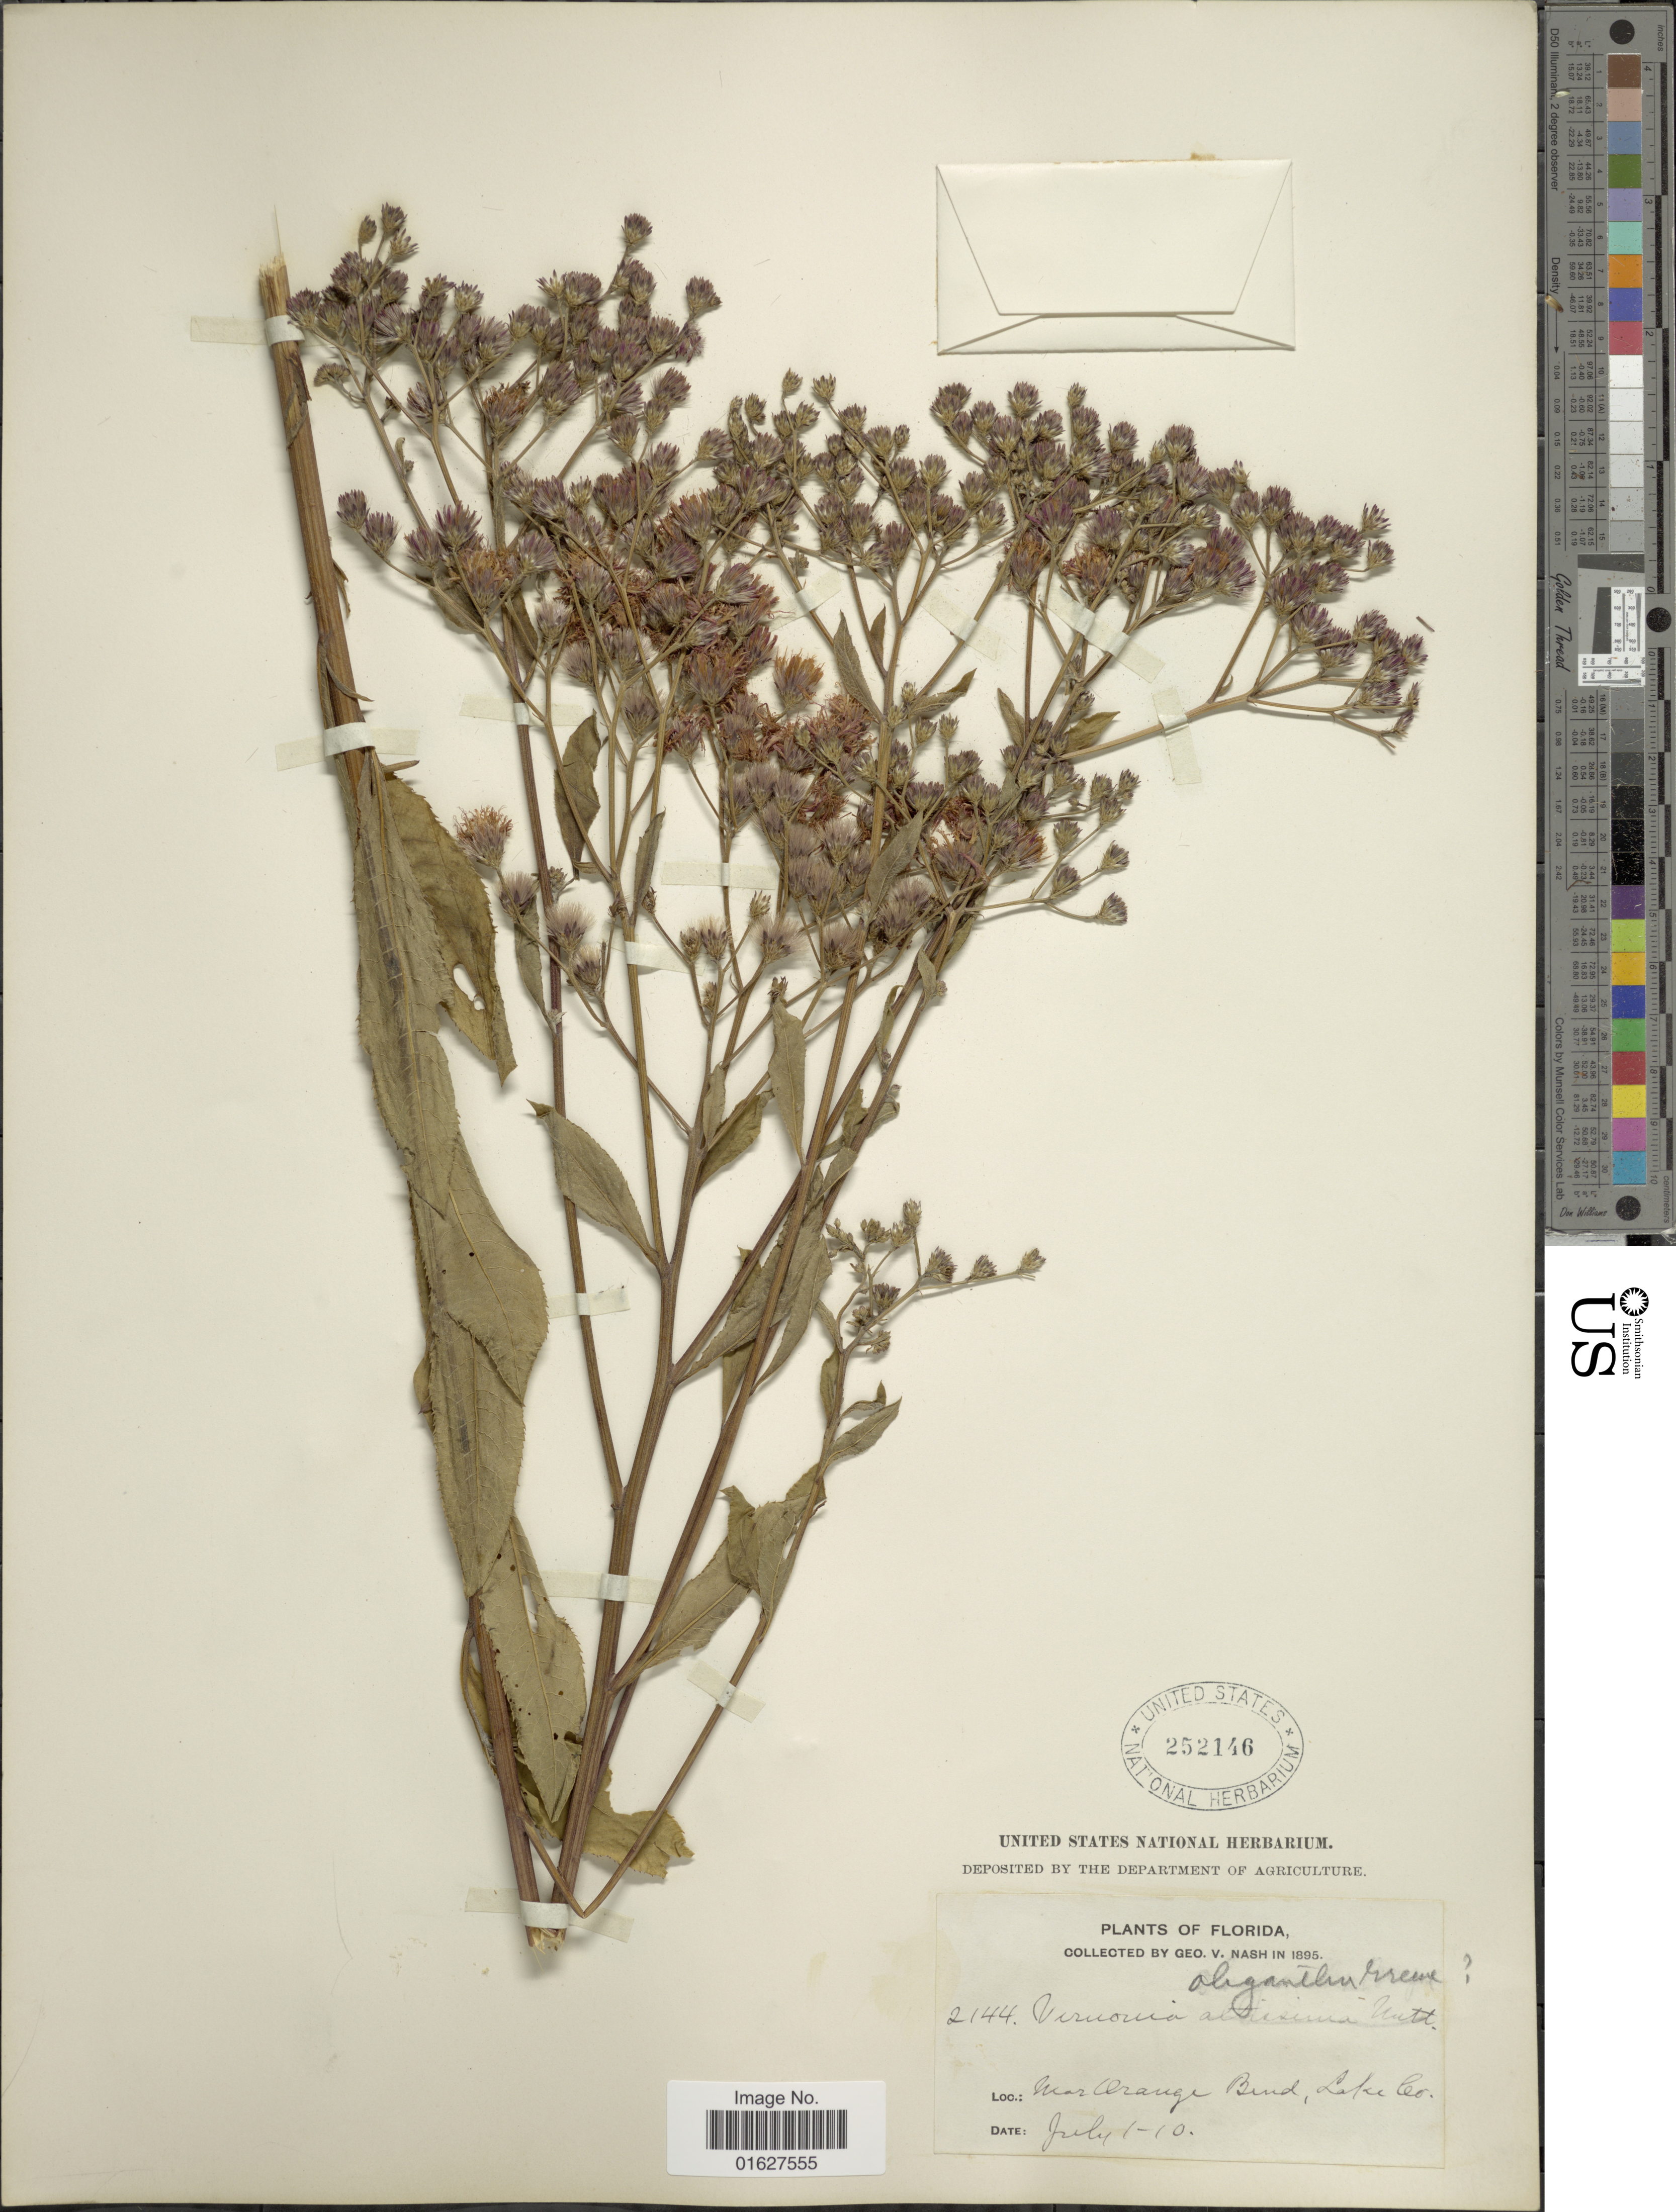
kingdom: Plantae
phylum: Tracheophyta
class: Magnoliopsida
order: Asterales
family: Asteraceae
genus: Vernonia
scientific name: Vernonia oligantha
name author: Greene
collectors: G. V. Nash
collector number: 2144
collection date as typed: Transcribed d/m/y: 1/7/10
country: United States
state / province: Florida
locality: Florida. near Orange Bind, Lake Co.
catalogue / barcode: US 252146